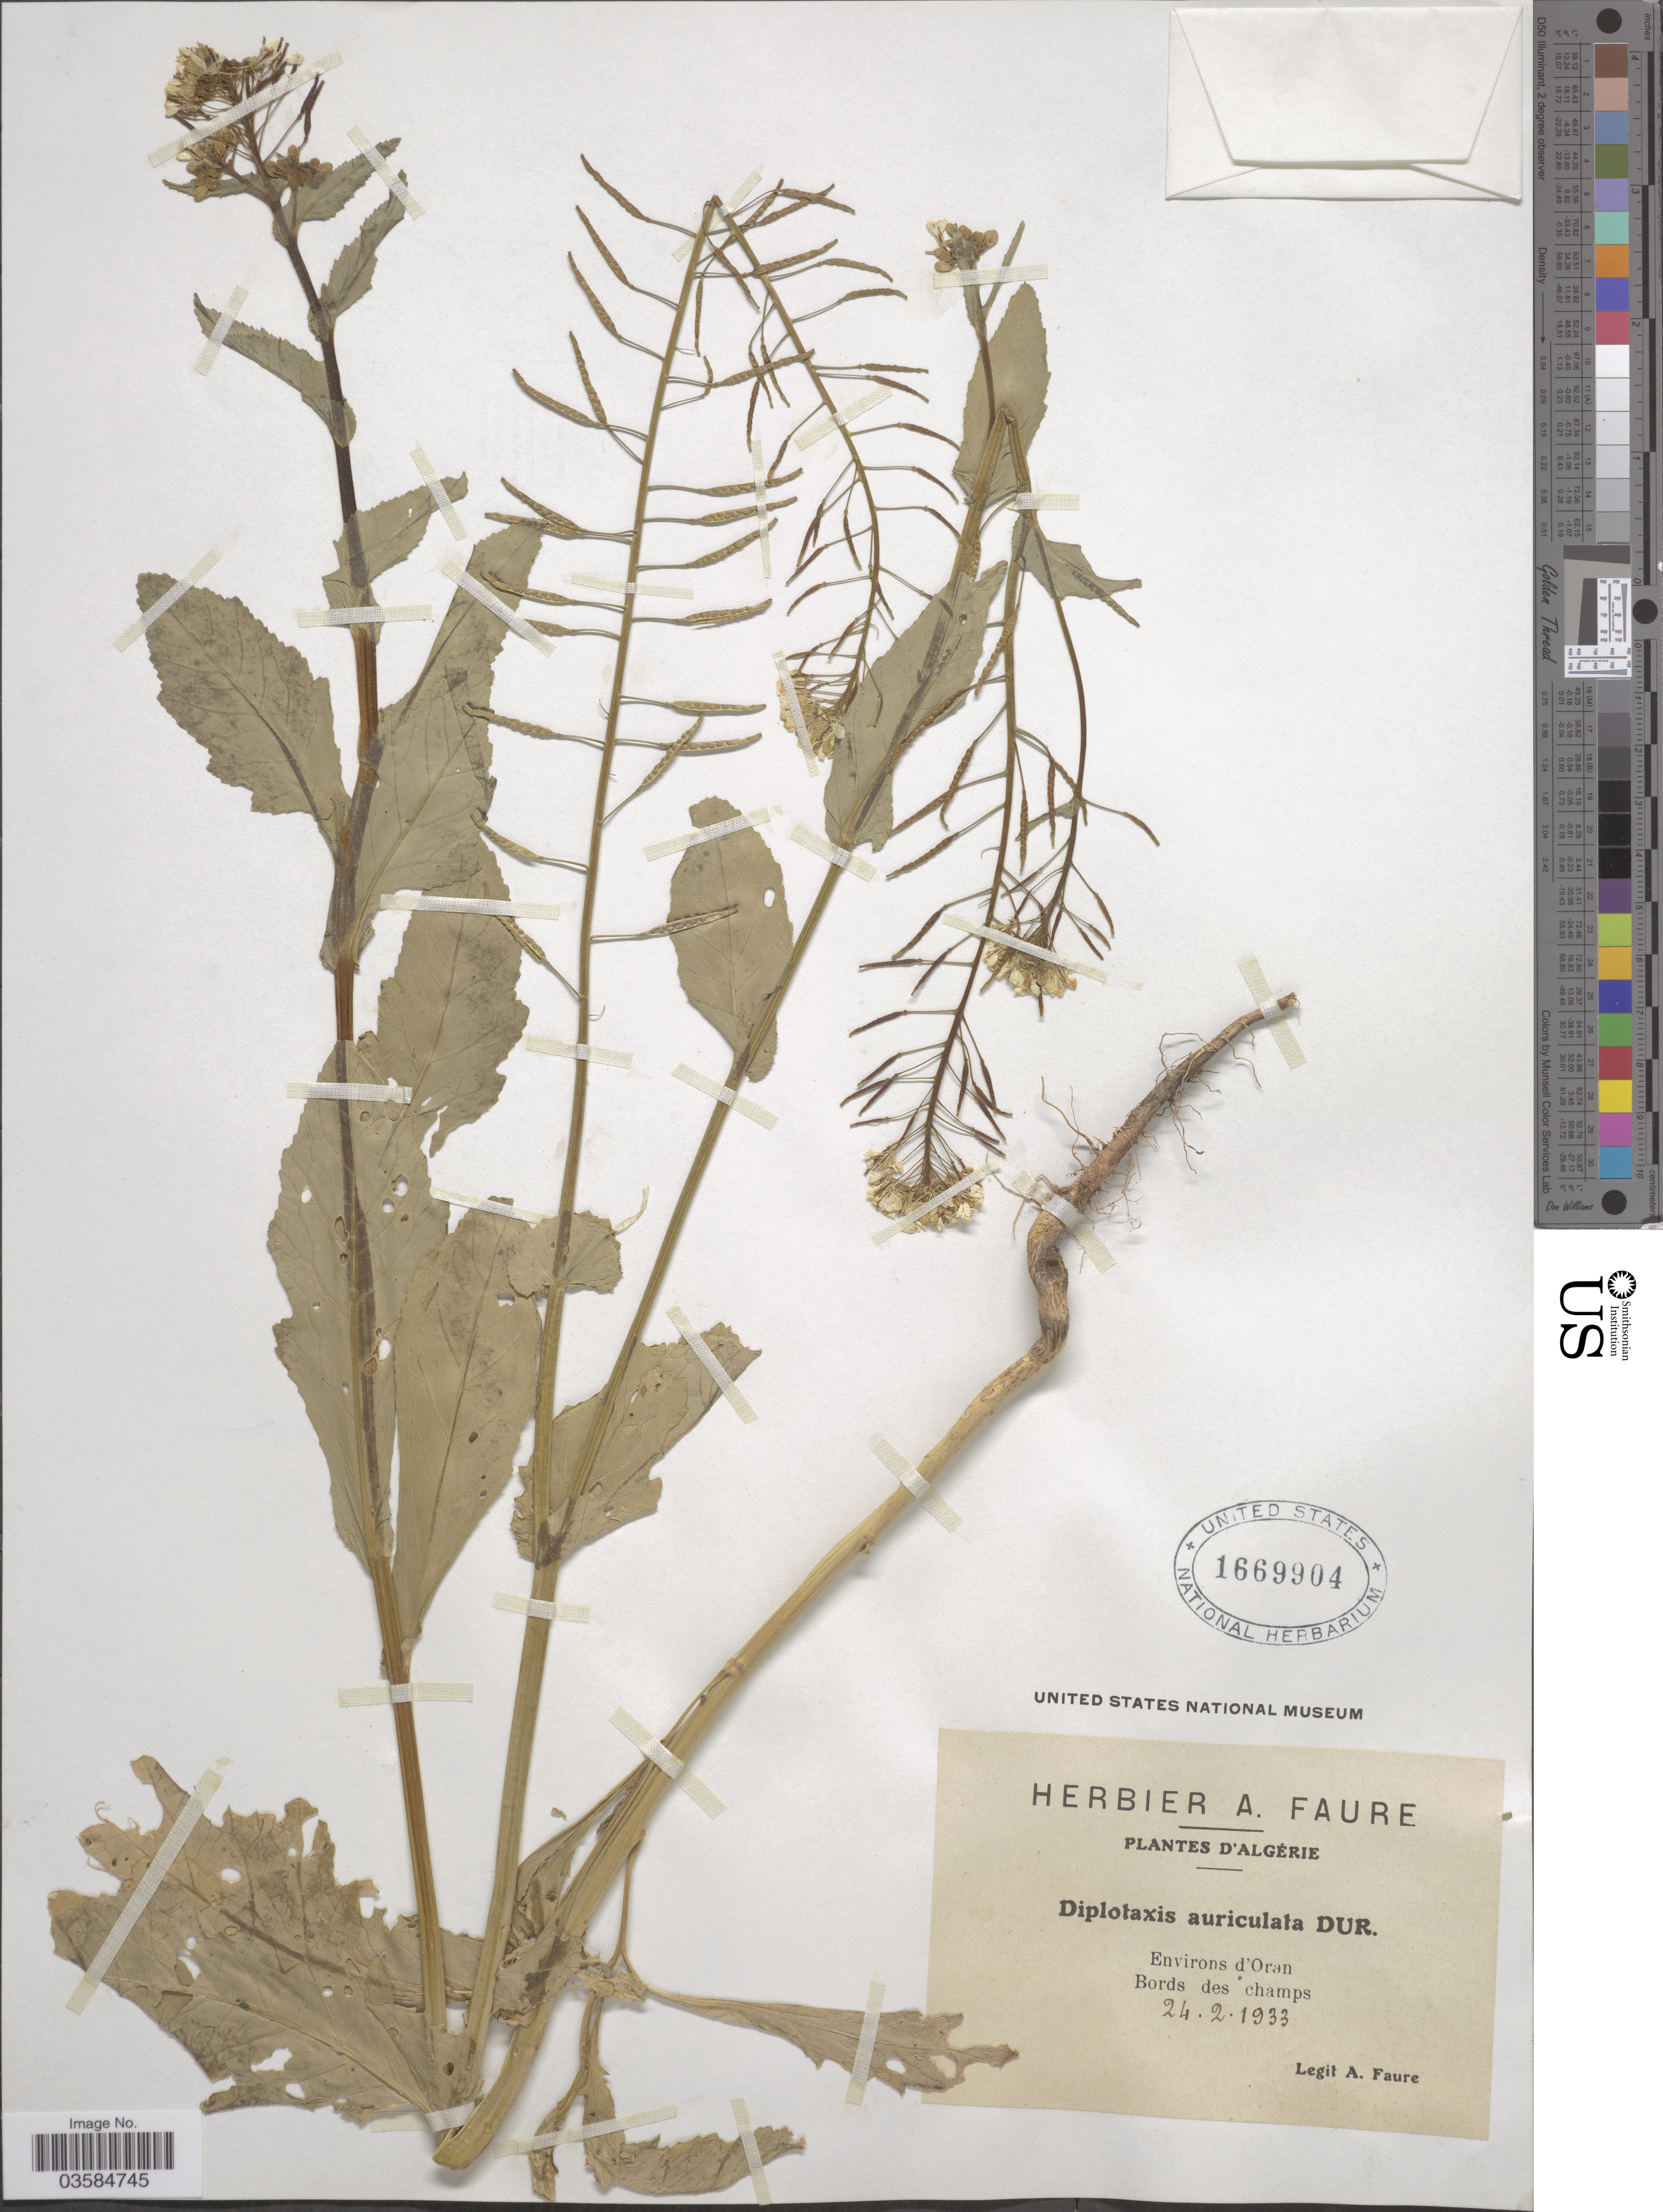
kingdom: Plantae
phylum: Tracheophyta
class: Magnoliopsida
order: Brassicales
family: Brassicaceae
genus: Diplotaxis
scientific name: Diplotaxis auriculata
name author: Durieu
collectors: A. Faure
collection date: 1933-02-24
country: Algeria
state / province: Oran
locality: Environs d'Oran. Bords des champs.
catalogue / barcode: US 1669904